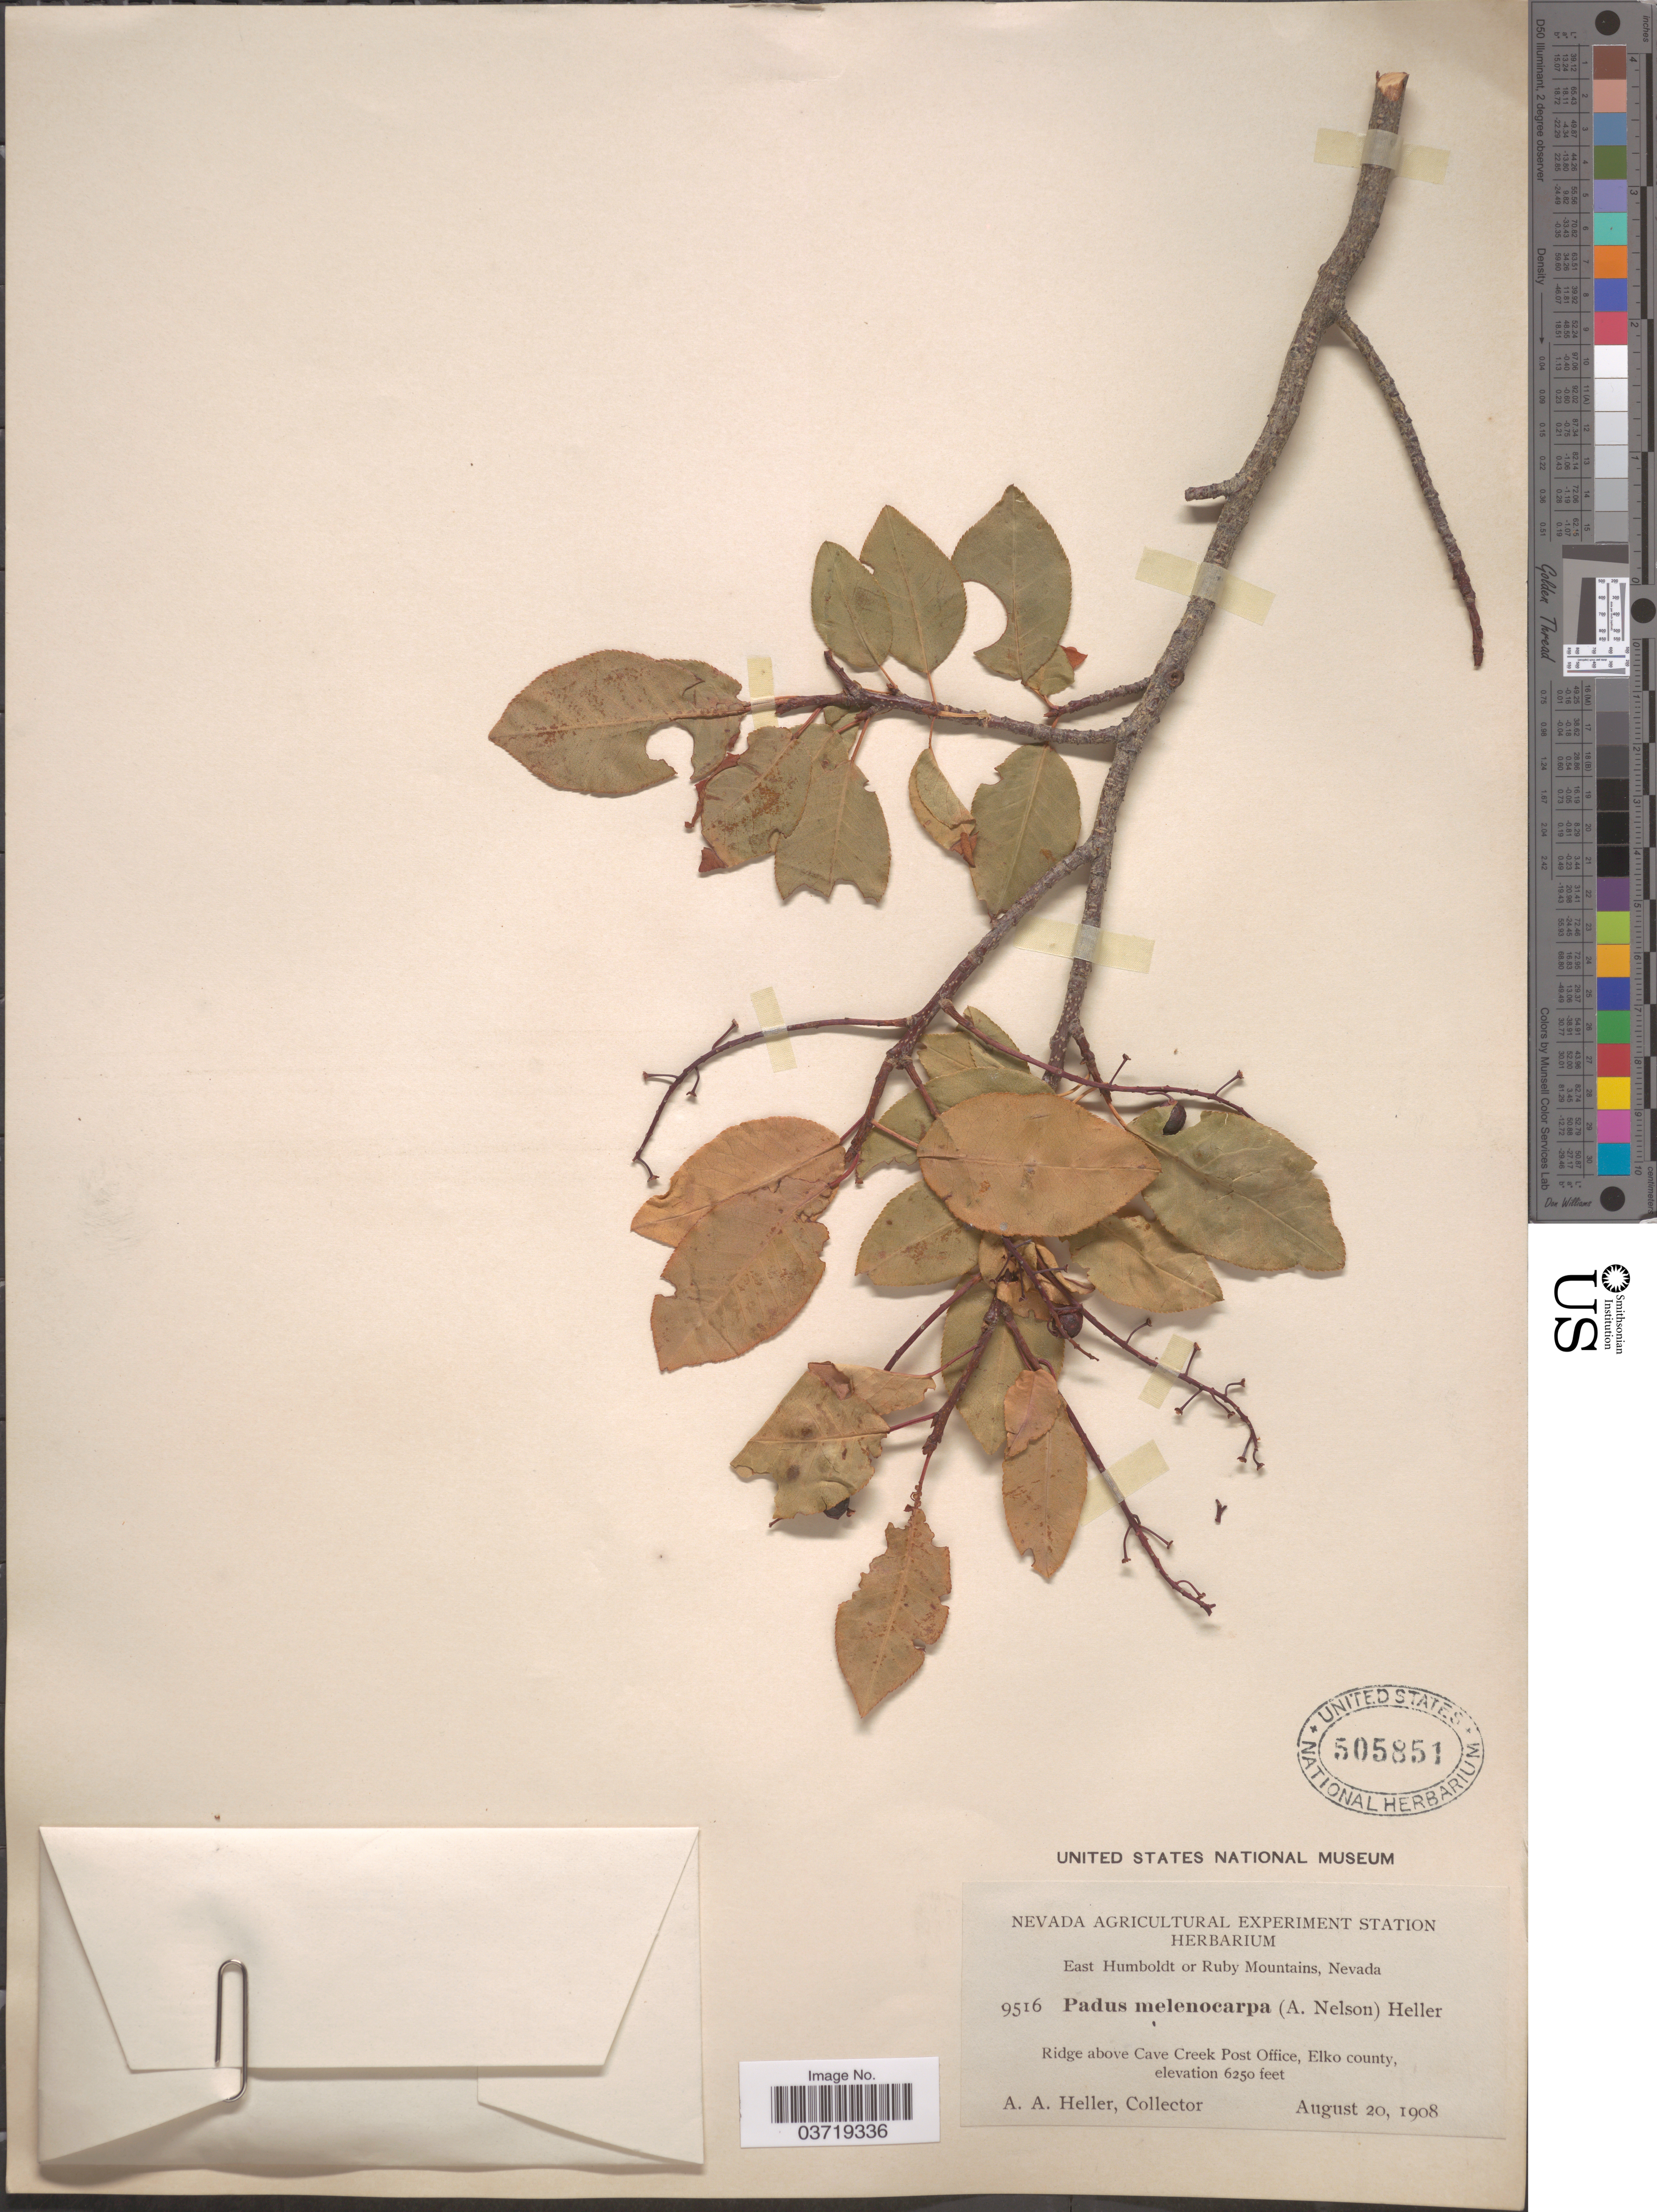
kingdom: Plantae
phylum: Tracheophyta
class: Magnoliopsida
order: Rosales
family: Rosaceae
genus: Prunus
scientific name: Prunus virginiana var. demissa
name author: (Nutt.) Torr.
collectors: A. A. Heller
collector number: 9516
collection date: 1908-08-20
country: United States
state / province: Nevada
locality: East Humboldt or Ruby Mountains. Ridge above Cave Creek Post Office, Elko County.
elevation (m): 1905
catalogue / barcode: US 505851